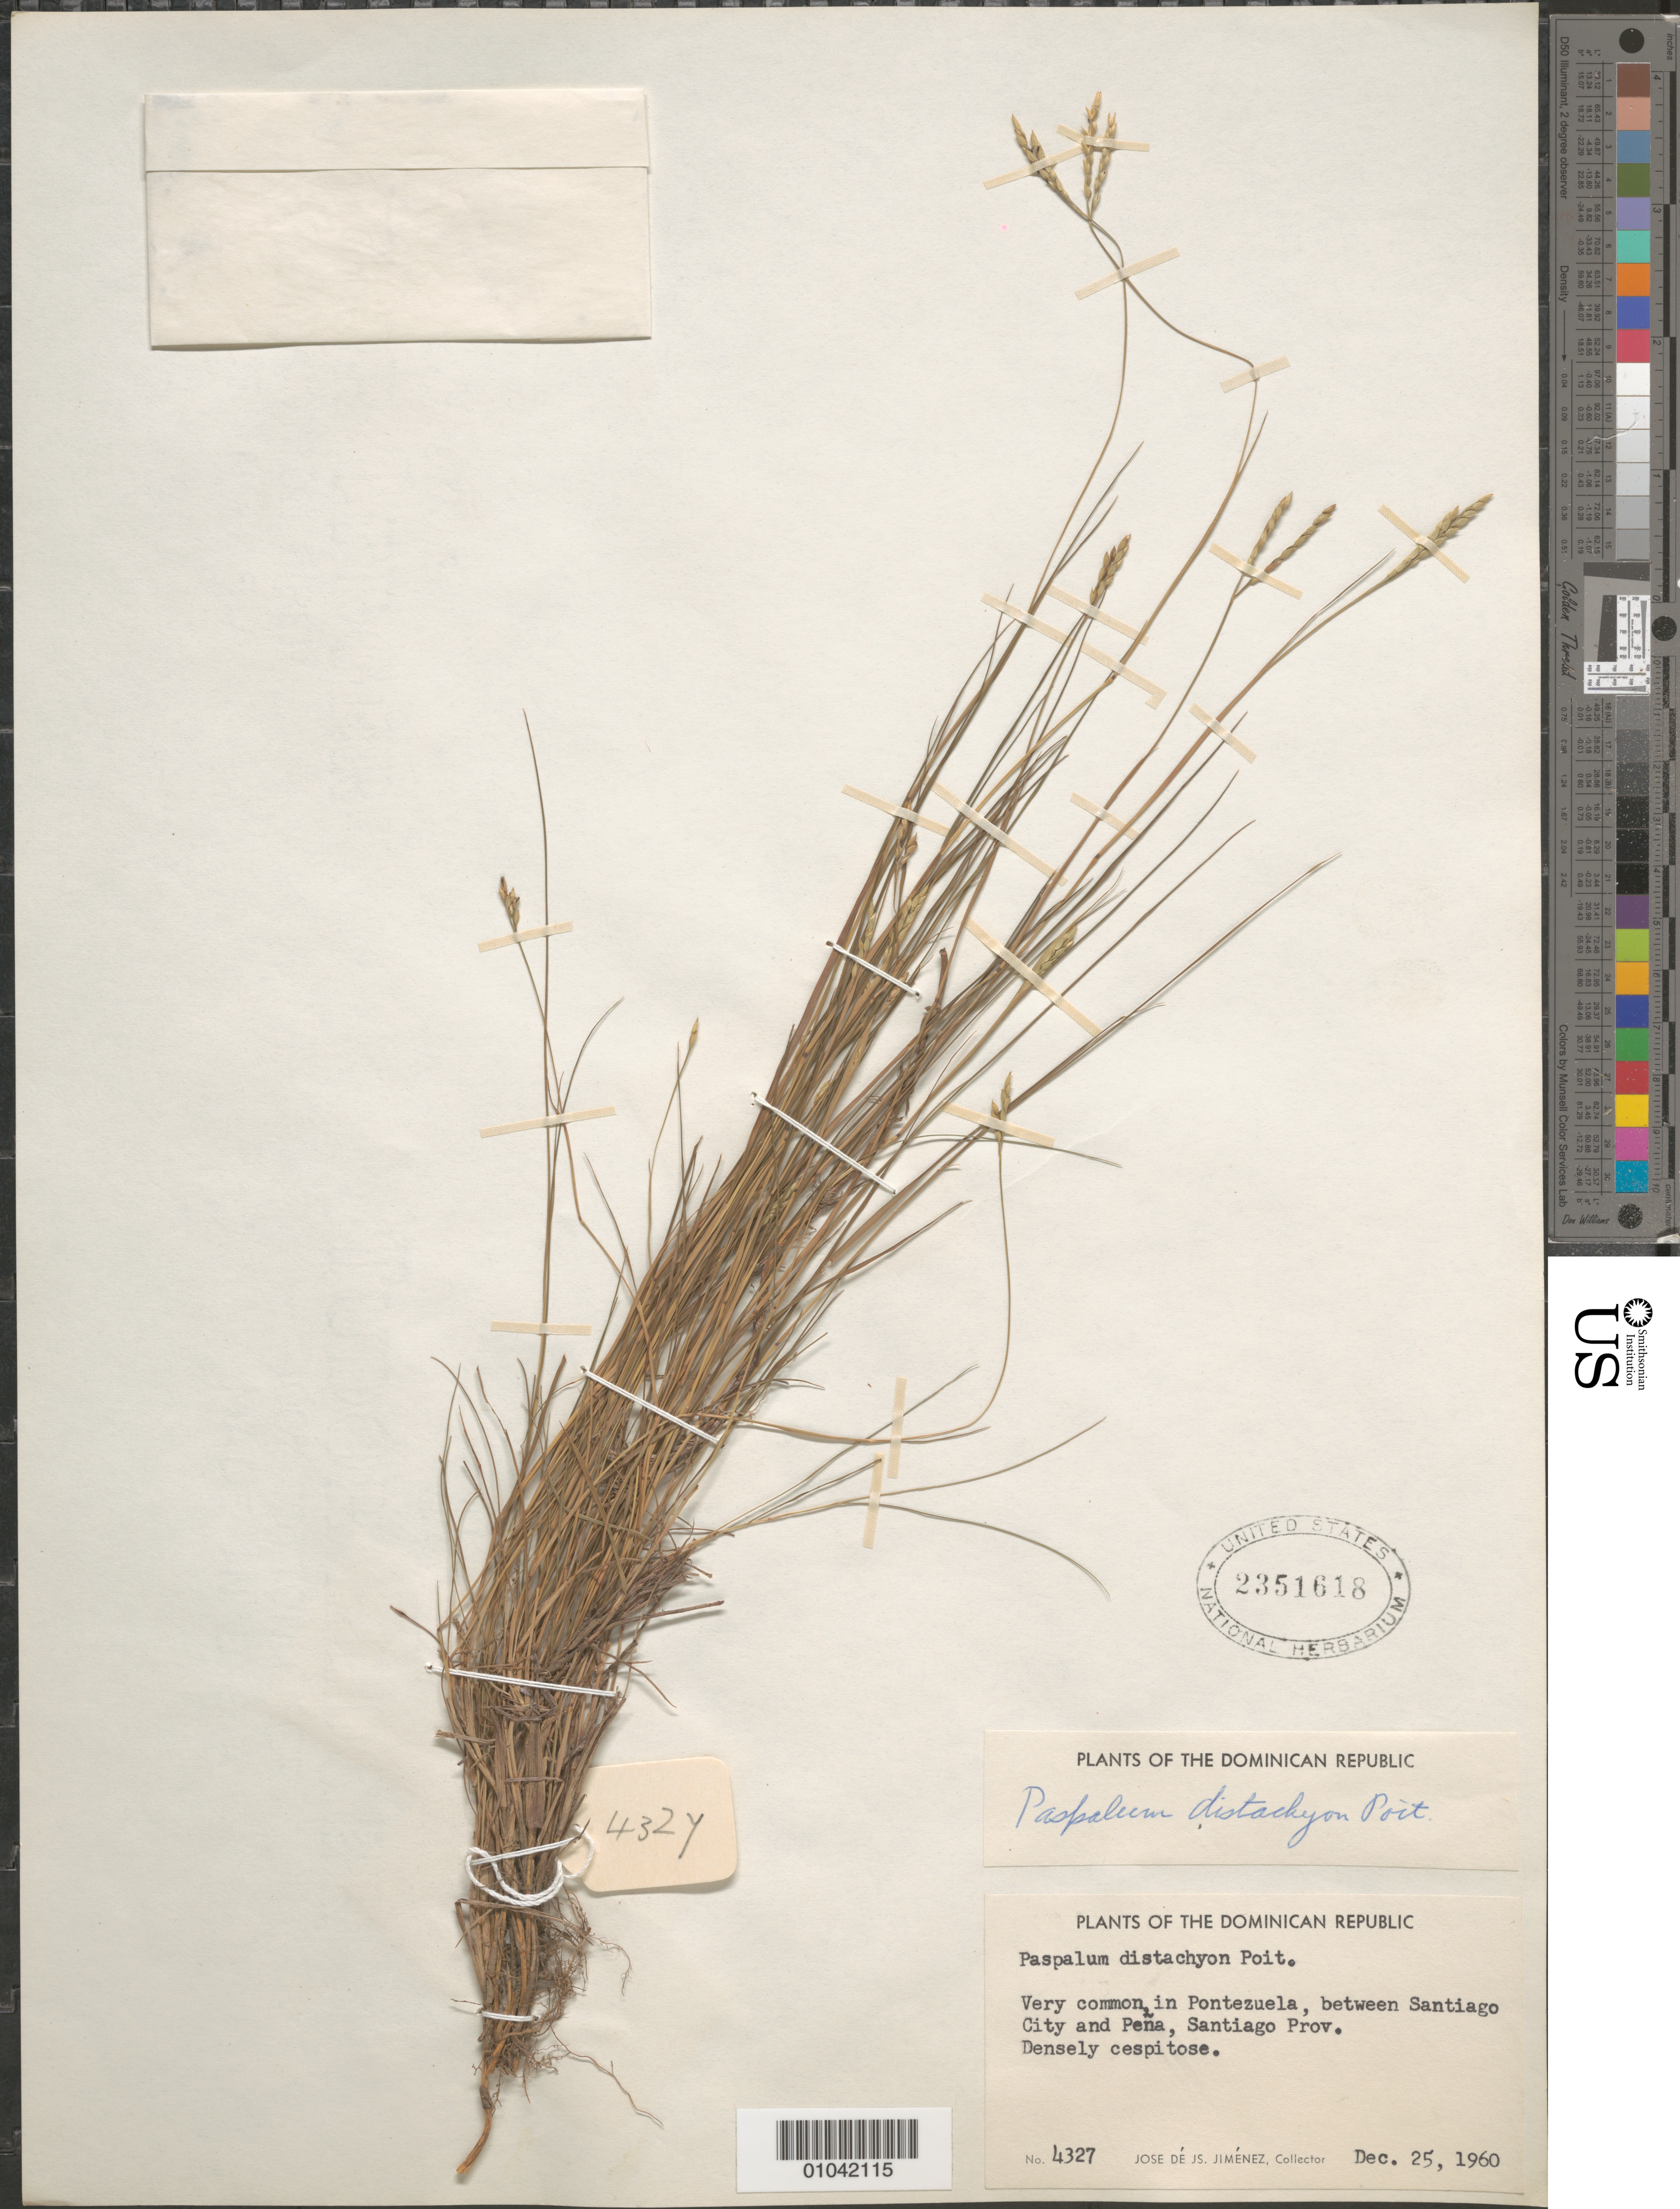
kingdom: Plantae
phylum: Tracheophyta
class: Liliopsida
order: Poales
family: Poaceae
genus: Paspalum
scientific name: Paspalum paspalodes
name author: (Michx.) Scribn.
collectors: J. J. Jiménez Almonte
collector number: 4327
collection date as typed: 25 Dec 1960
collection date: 1960-12-25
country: Dominican Republic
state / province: Santiago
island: Hispaniola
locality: In Pontezuela, between Santiago City and Pena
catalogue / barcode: US 2351618